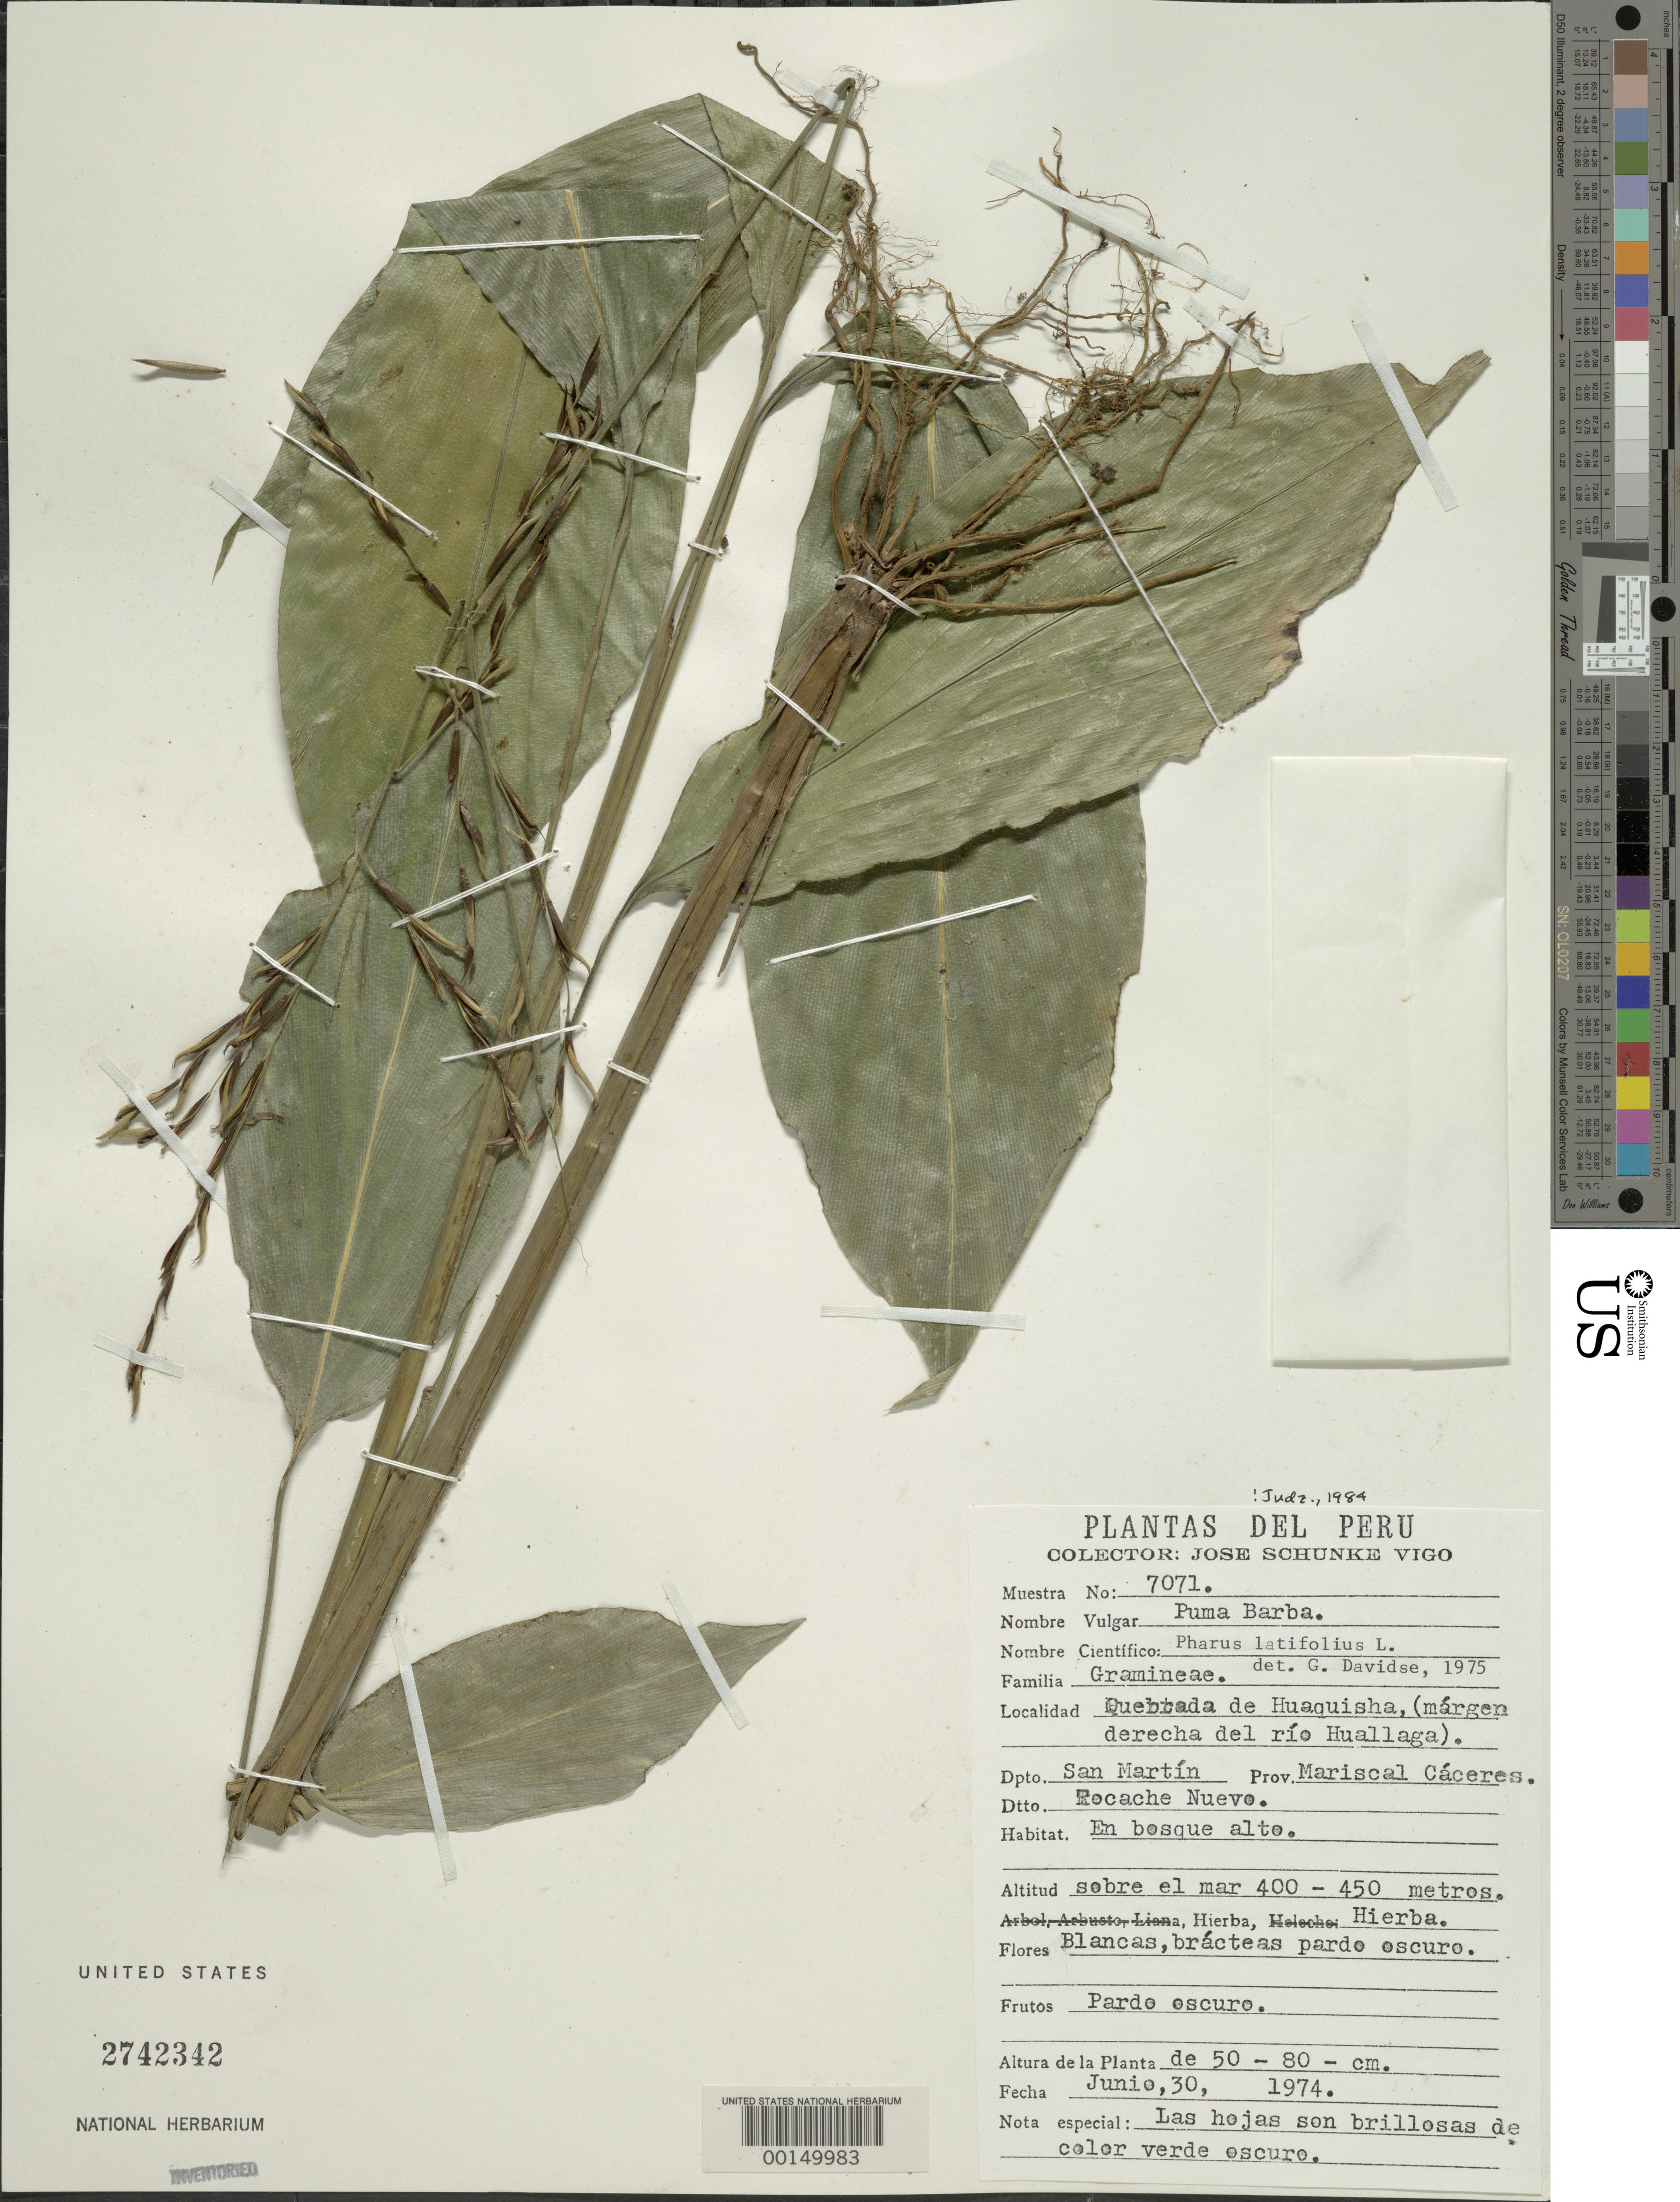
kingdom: Plantae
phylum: Tracheophyta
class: Liliopsida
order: Poales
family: Poaceae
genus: Pharus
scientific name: Pharus latifolius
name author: L.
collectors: J. Schunke Vigo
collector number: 7071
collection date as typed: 30 Jun 1974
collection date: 1974-06-30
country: Peru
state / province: San Martín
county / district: Mariscal Cáceres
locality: Tocache nueve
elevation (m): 400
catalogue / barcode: US 2742342